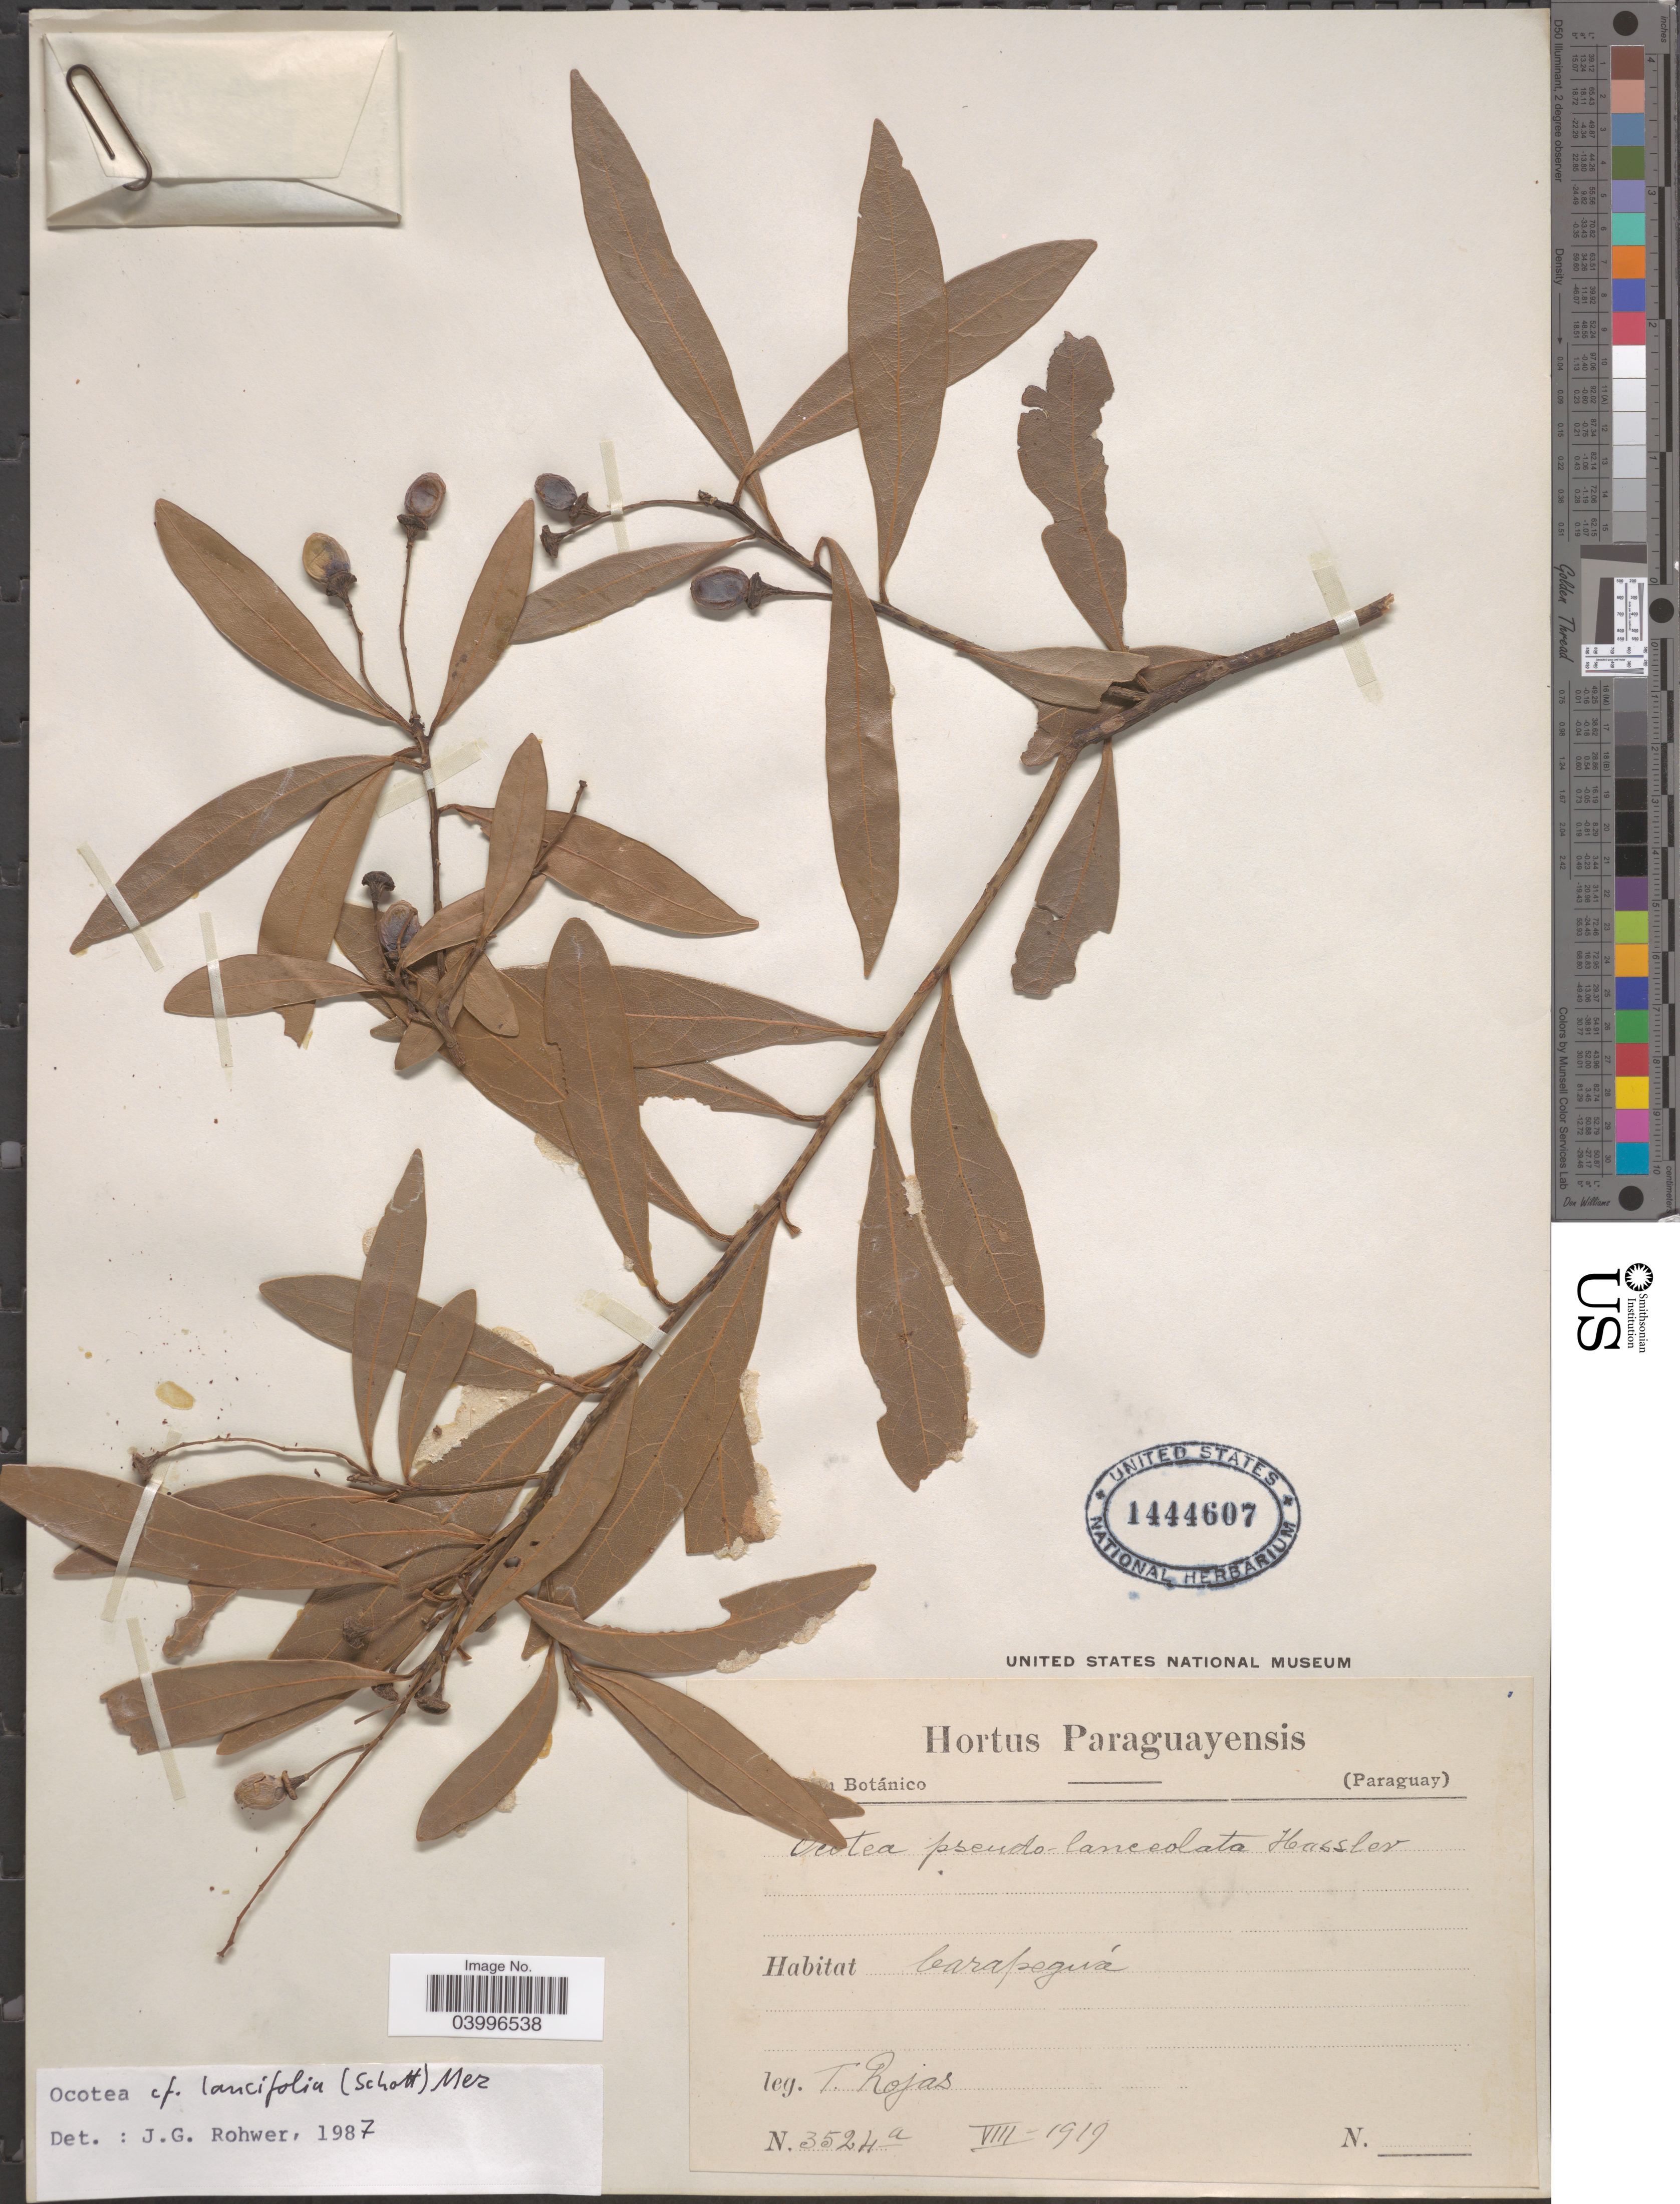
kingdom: Plantae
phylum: Tracheophyta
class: Magnoliopsida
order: Laurales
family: Lauraceae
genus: Ocotea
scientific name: Ocotea lancifolia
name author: (Schott) Mez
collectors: T. Rojas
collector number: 3524a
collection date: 1919-08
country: Paraguay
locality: Carapeguá.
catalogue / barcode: US 1444607